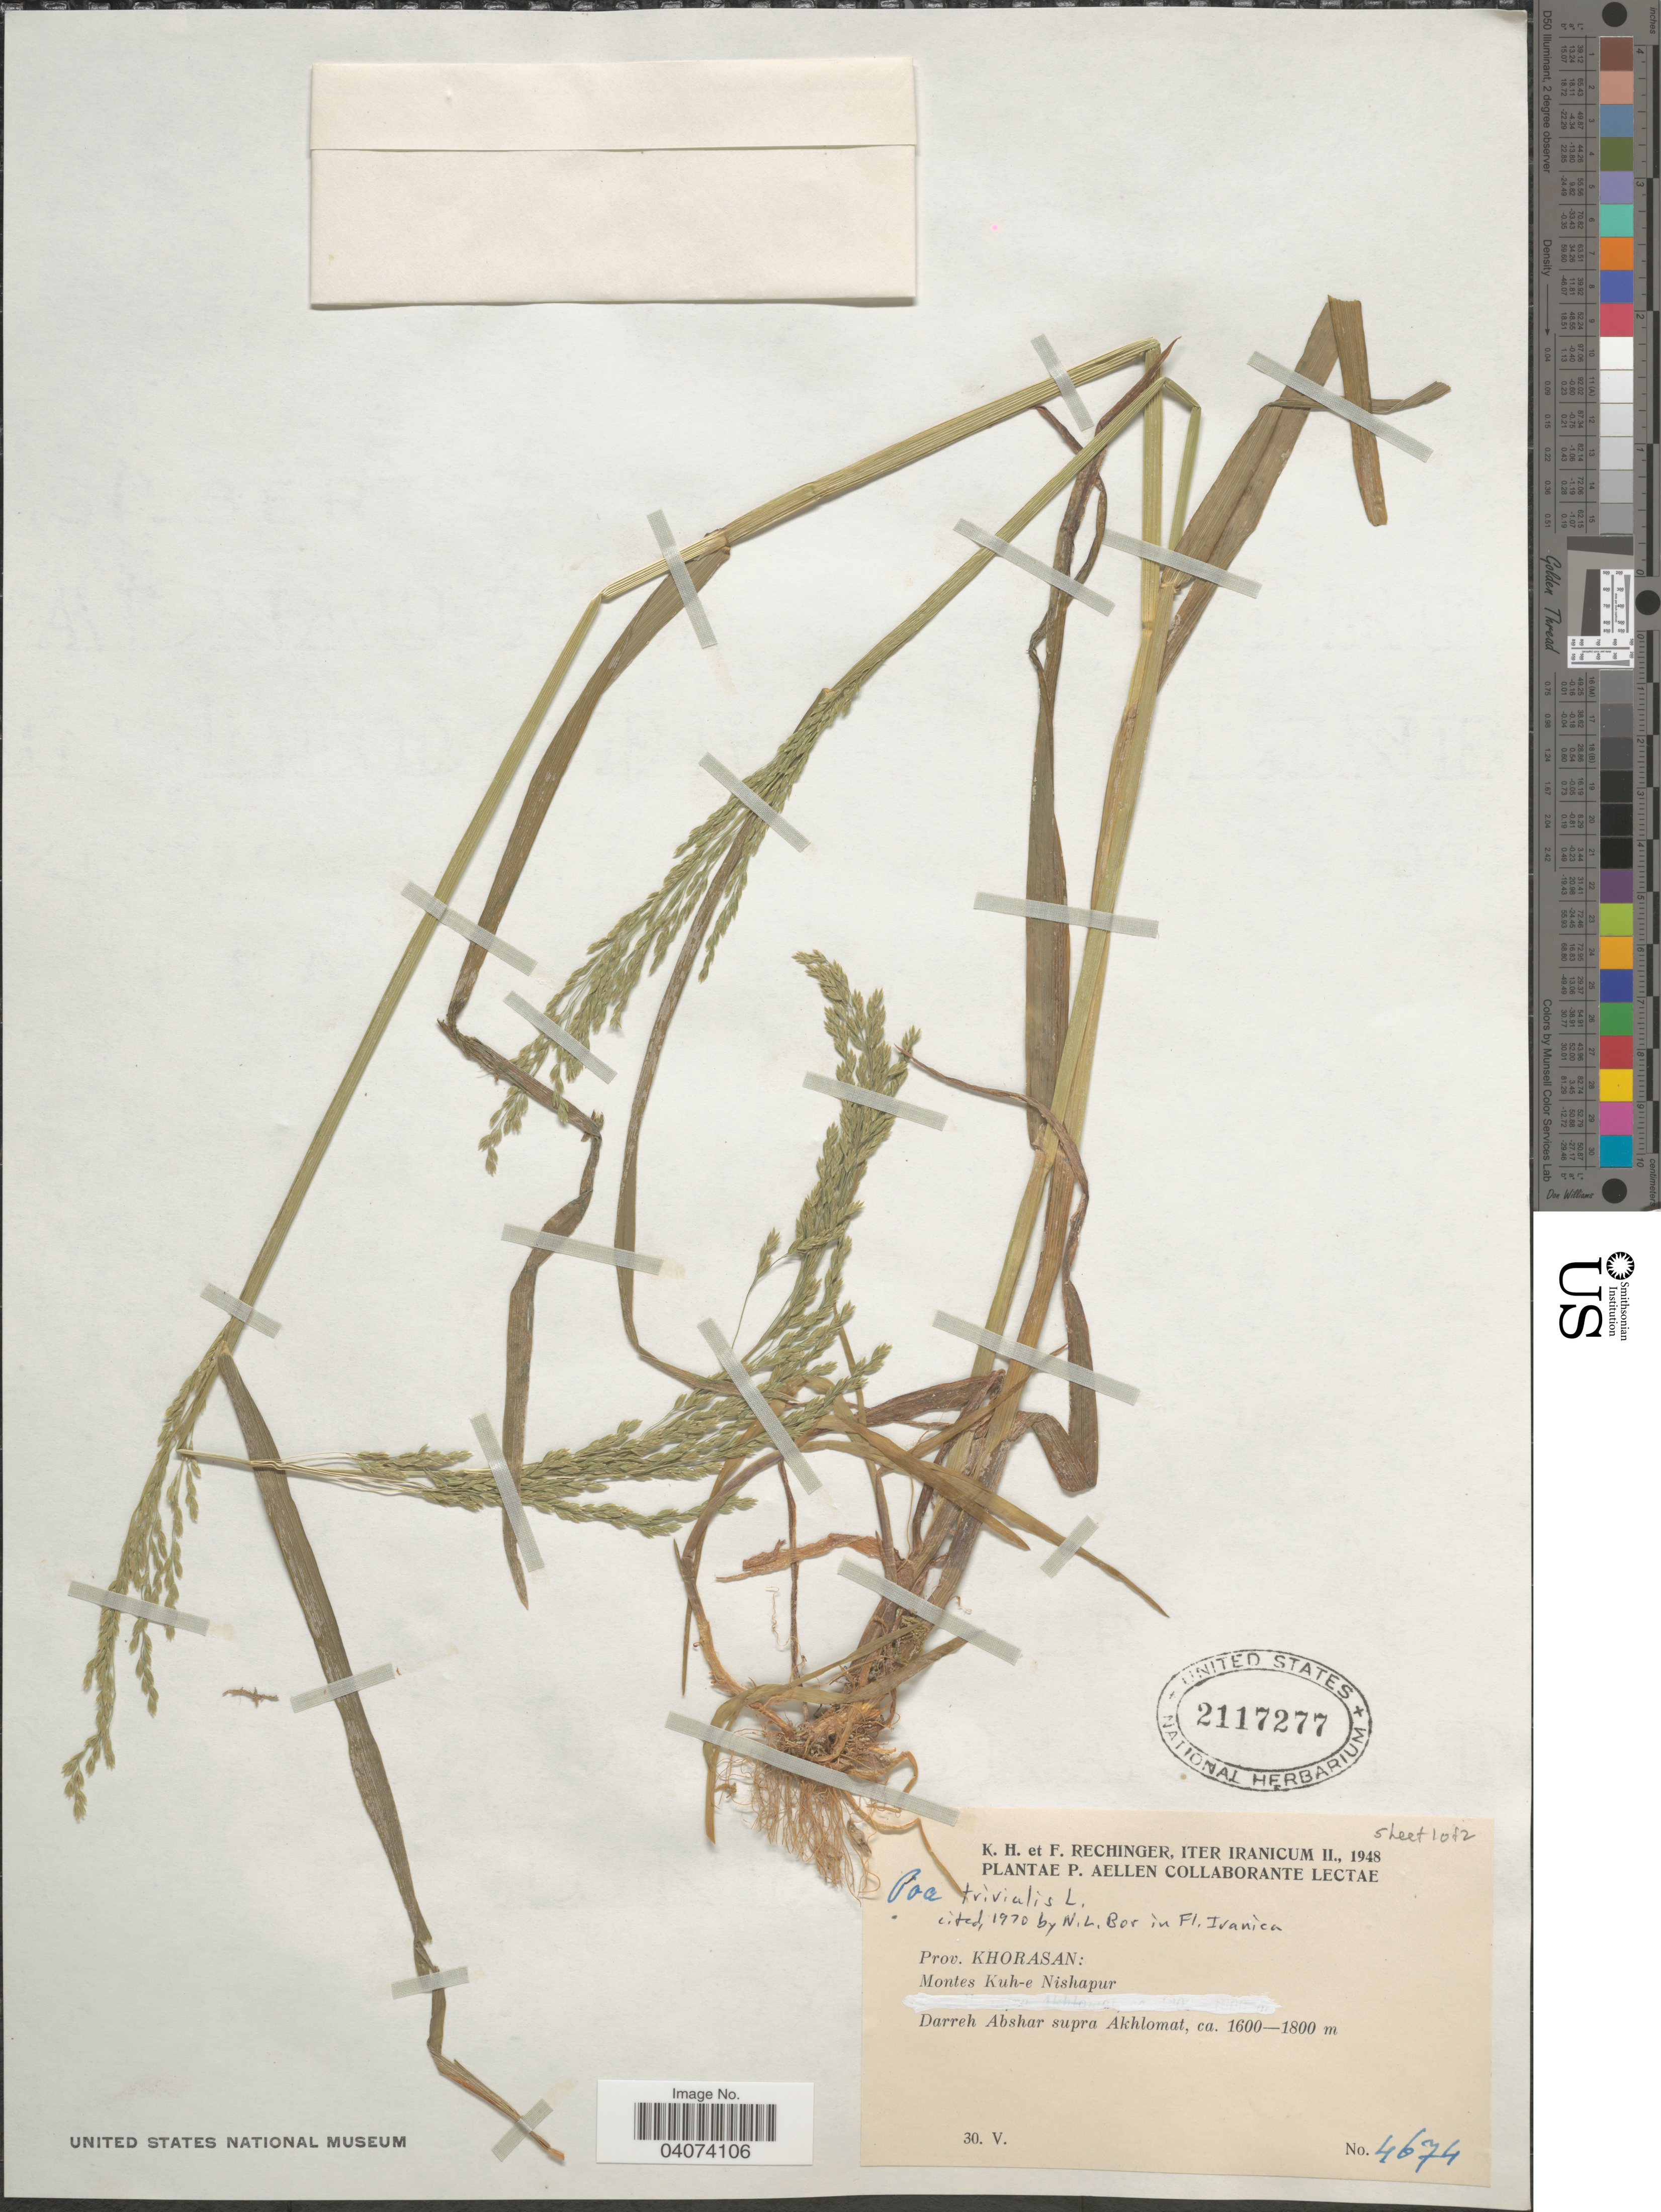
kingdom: Plantae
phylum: Tracheophyta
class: Liliopsida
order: Poales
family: Poaceae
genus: Poa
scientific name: Poa trivialis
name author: L.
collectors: K. H. Rechinger & F. Rechinger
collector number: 4674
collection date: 1948-05-30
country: Iran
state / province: Khorasan [obsolete]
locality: Iter Iranicum II., 1948. Prov. Khorasan: Montes Kuh-e Nishapur. Darreh Abshar supra Akhlomat.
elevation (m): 1600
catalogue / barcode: US 2117277